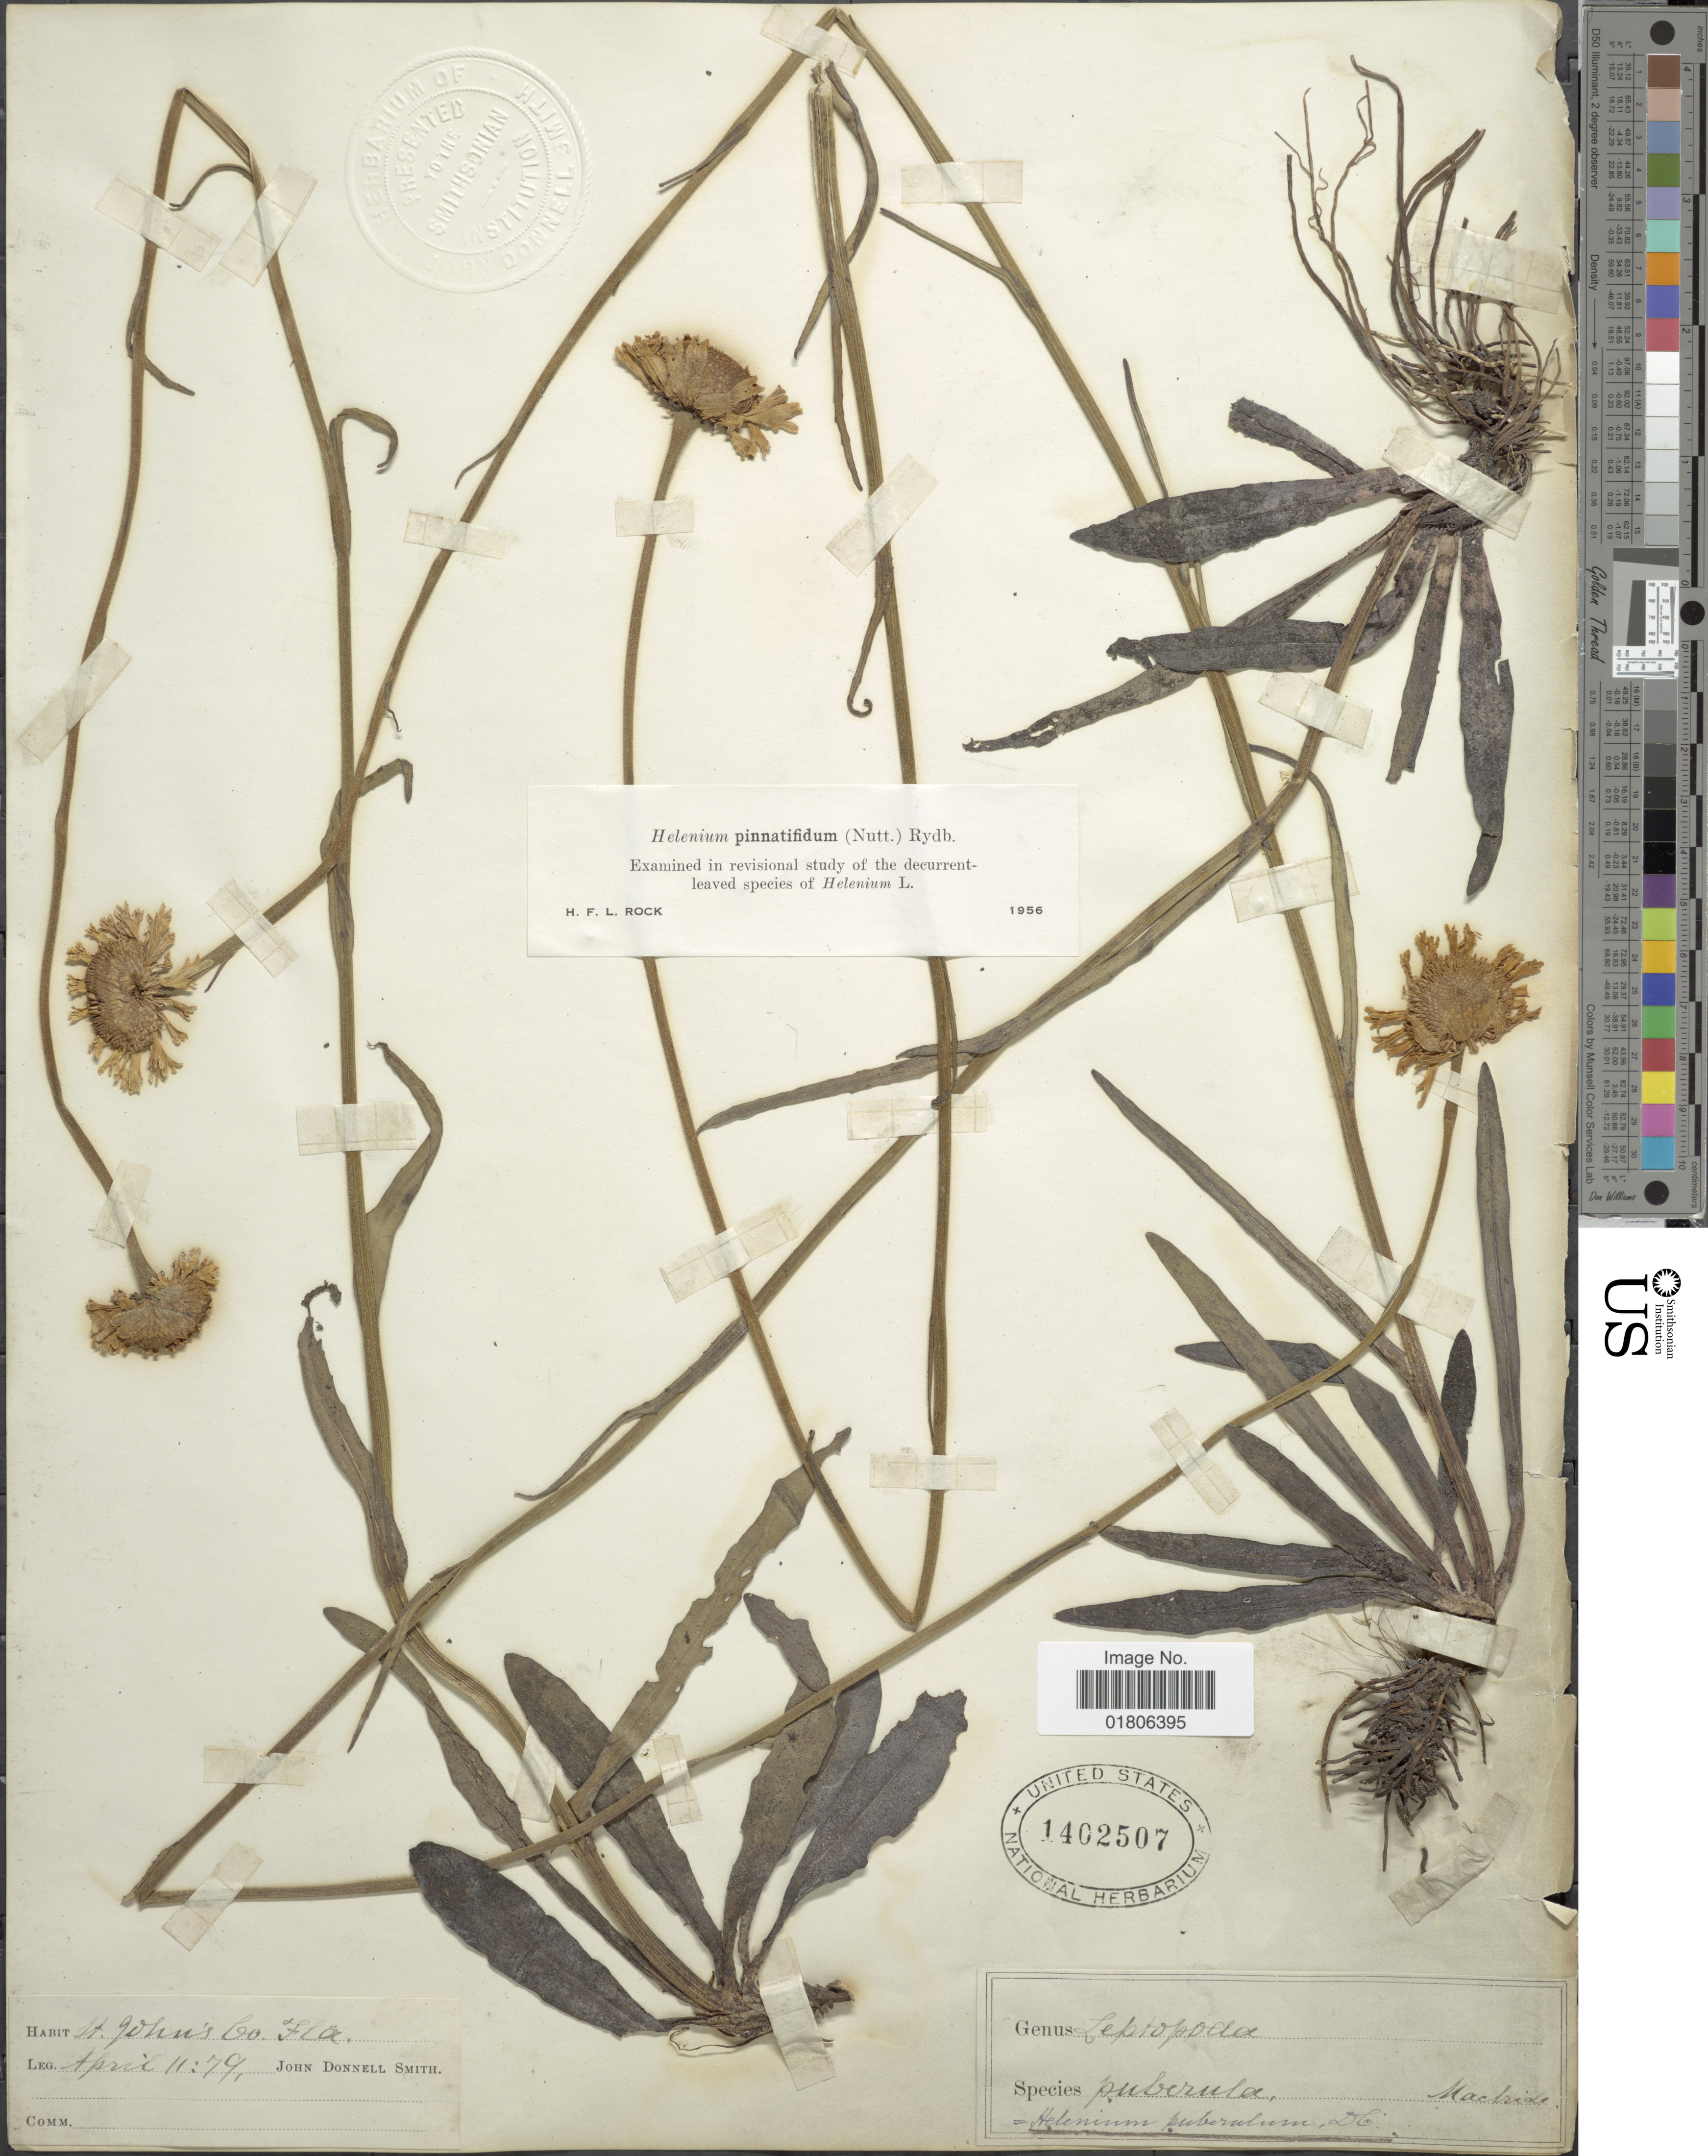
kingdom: Plantae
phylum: Tracheophyta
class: Magnoliopsida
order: Asterales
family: Asteraceae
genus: Helenium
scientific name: Helenium pinnatifidum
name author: (Schwein. ex Nutt.) Rydb.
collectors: J. Donnell Smith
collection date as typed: Transcribed d/m/y: 11/4/79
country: United States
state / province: Florida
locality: St John's Co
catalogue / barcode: US 1402507